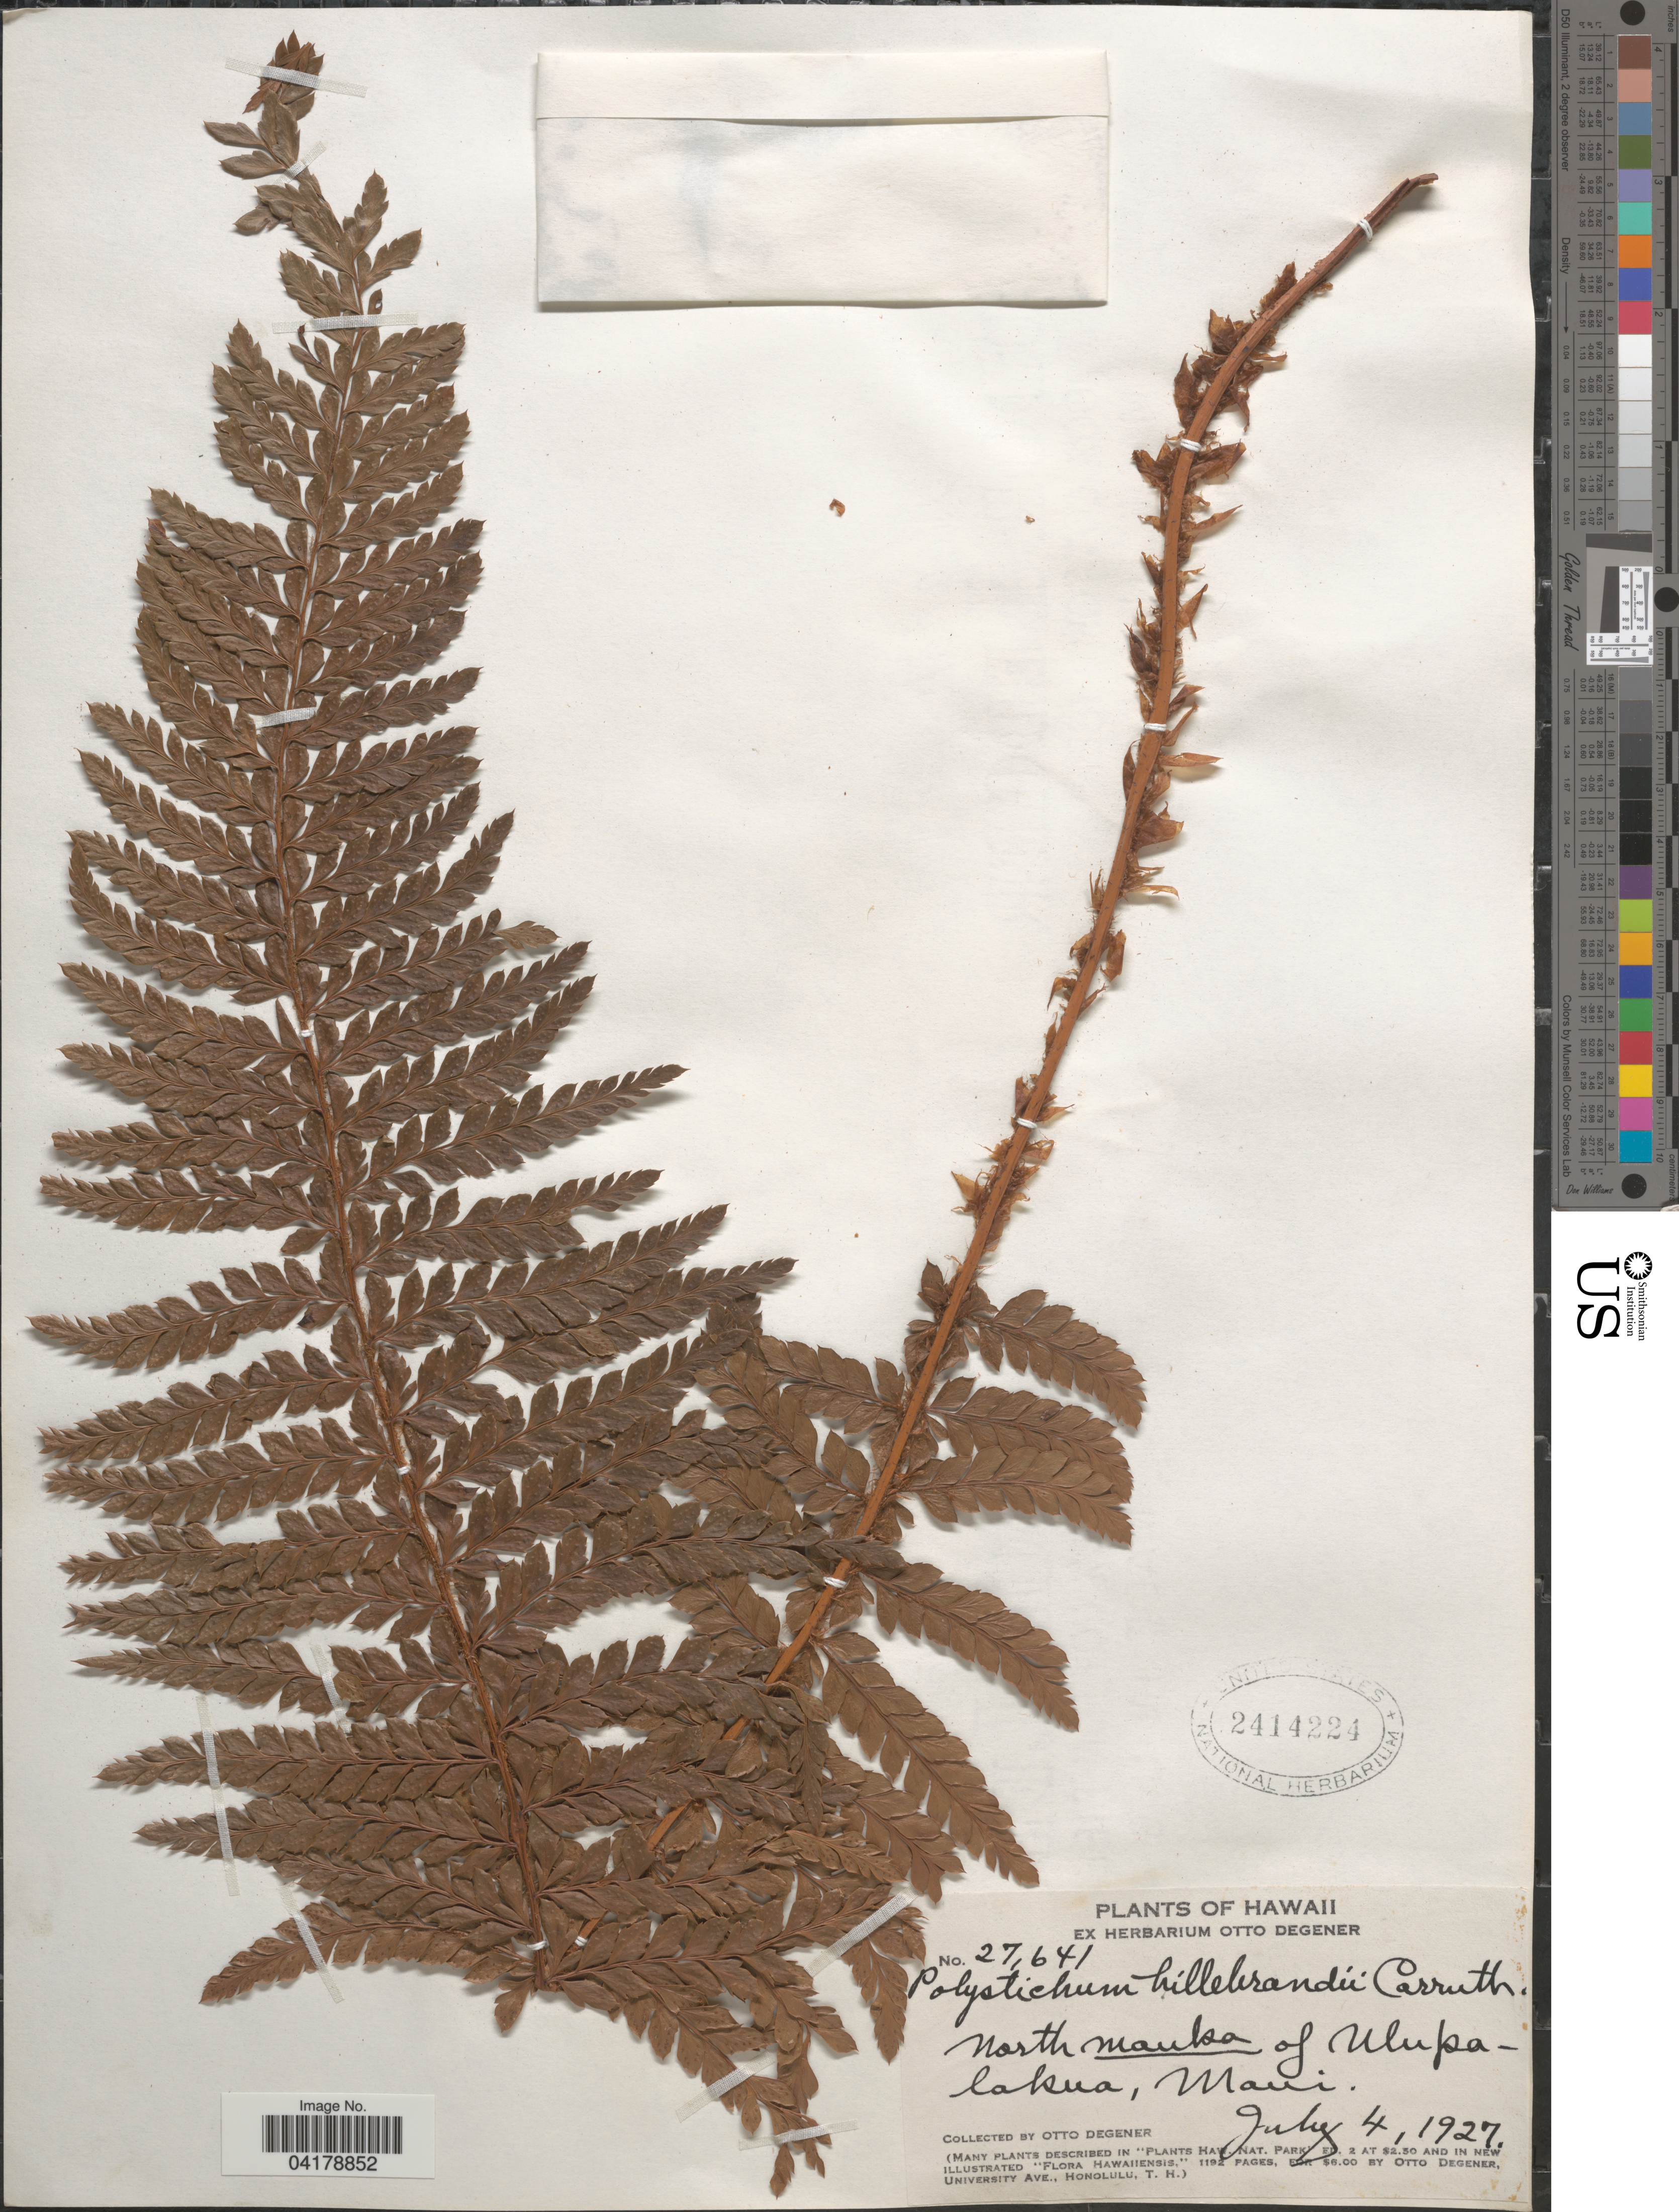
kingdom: Plantae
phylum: Tracheophyta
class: Polypodiopsida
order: Polypodiales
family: Dryopteridaceae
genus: Polystichum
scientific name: Polystichum hillebrandii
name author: Carruth.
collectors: O. Degener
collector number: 27641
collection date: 1927-07-04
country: United States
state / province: Hawaii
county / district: Maui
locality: North Mauka of Ulupalakua, Maui.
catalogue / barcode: US 2414224